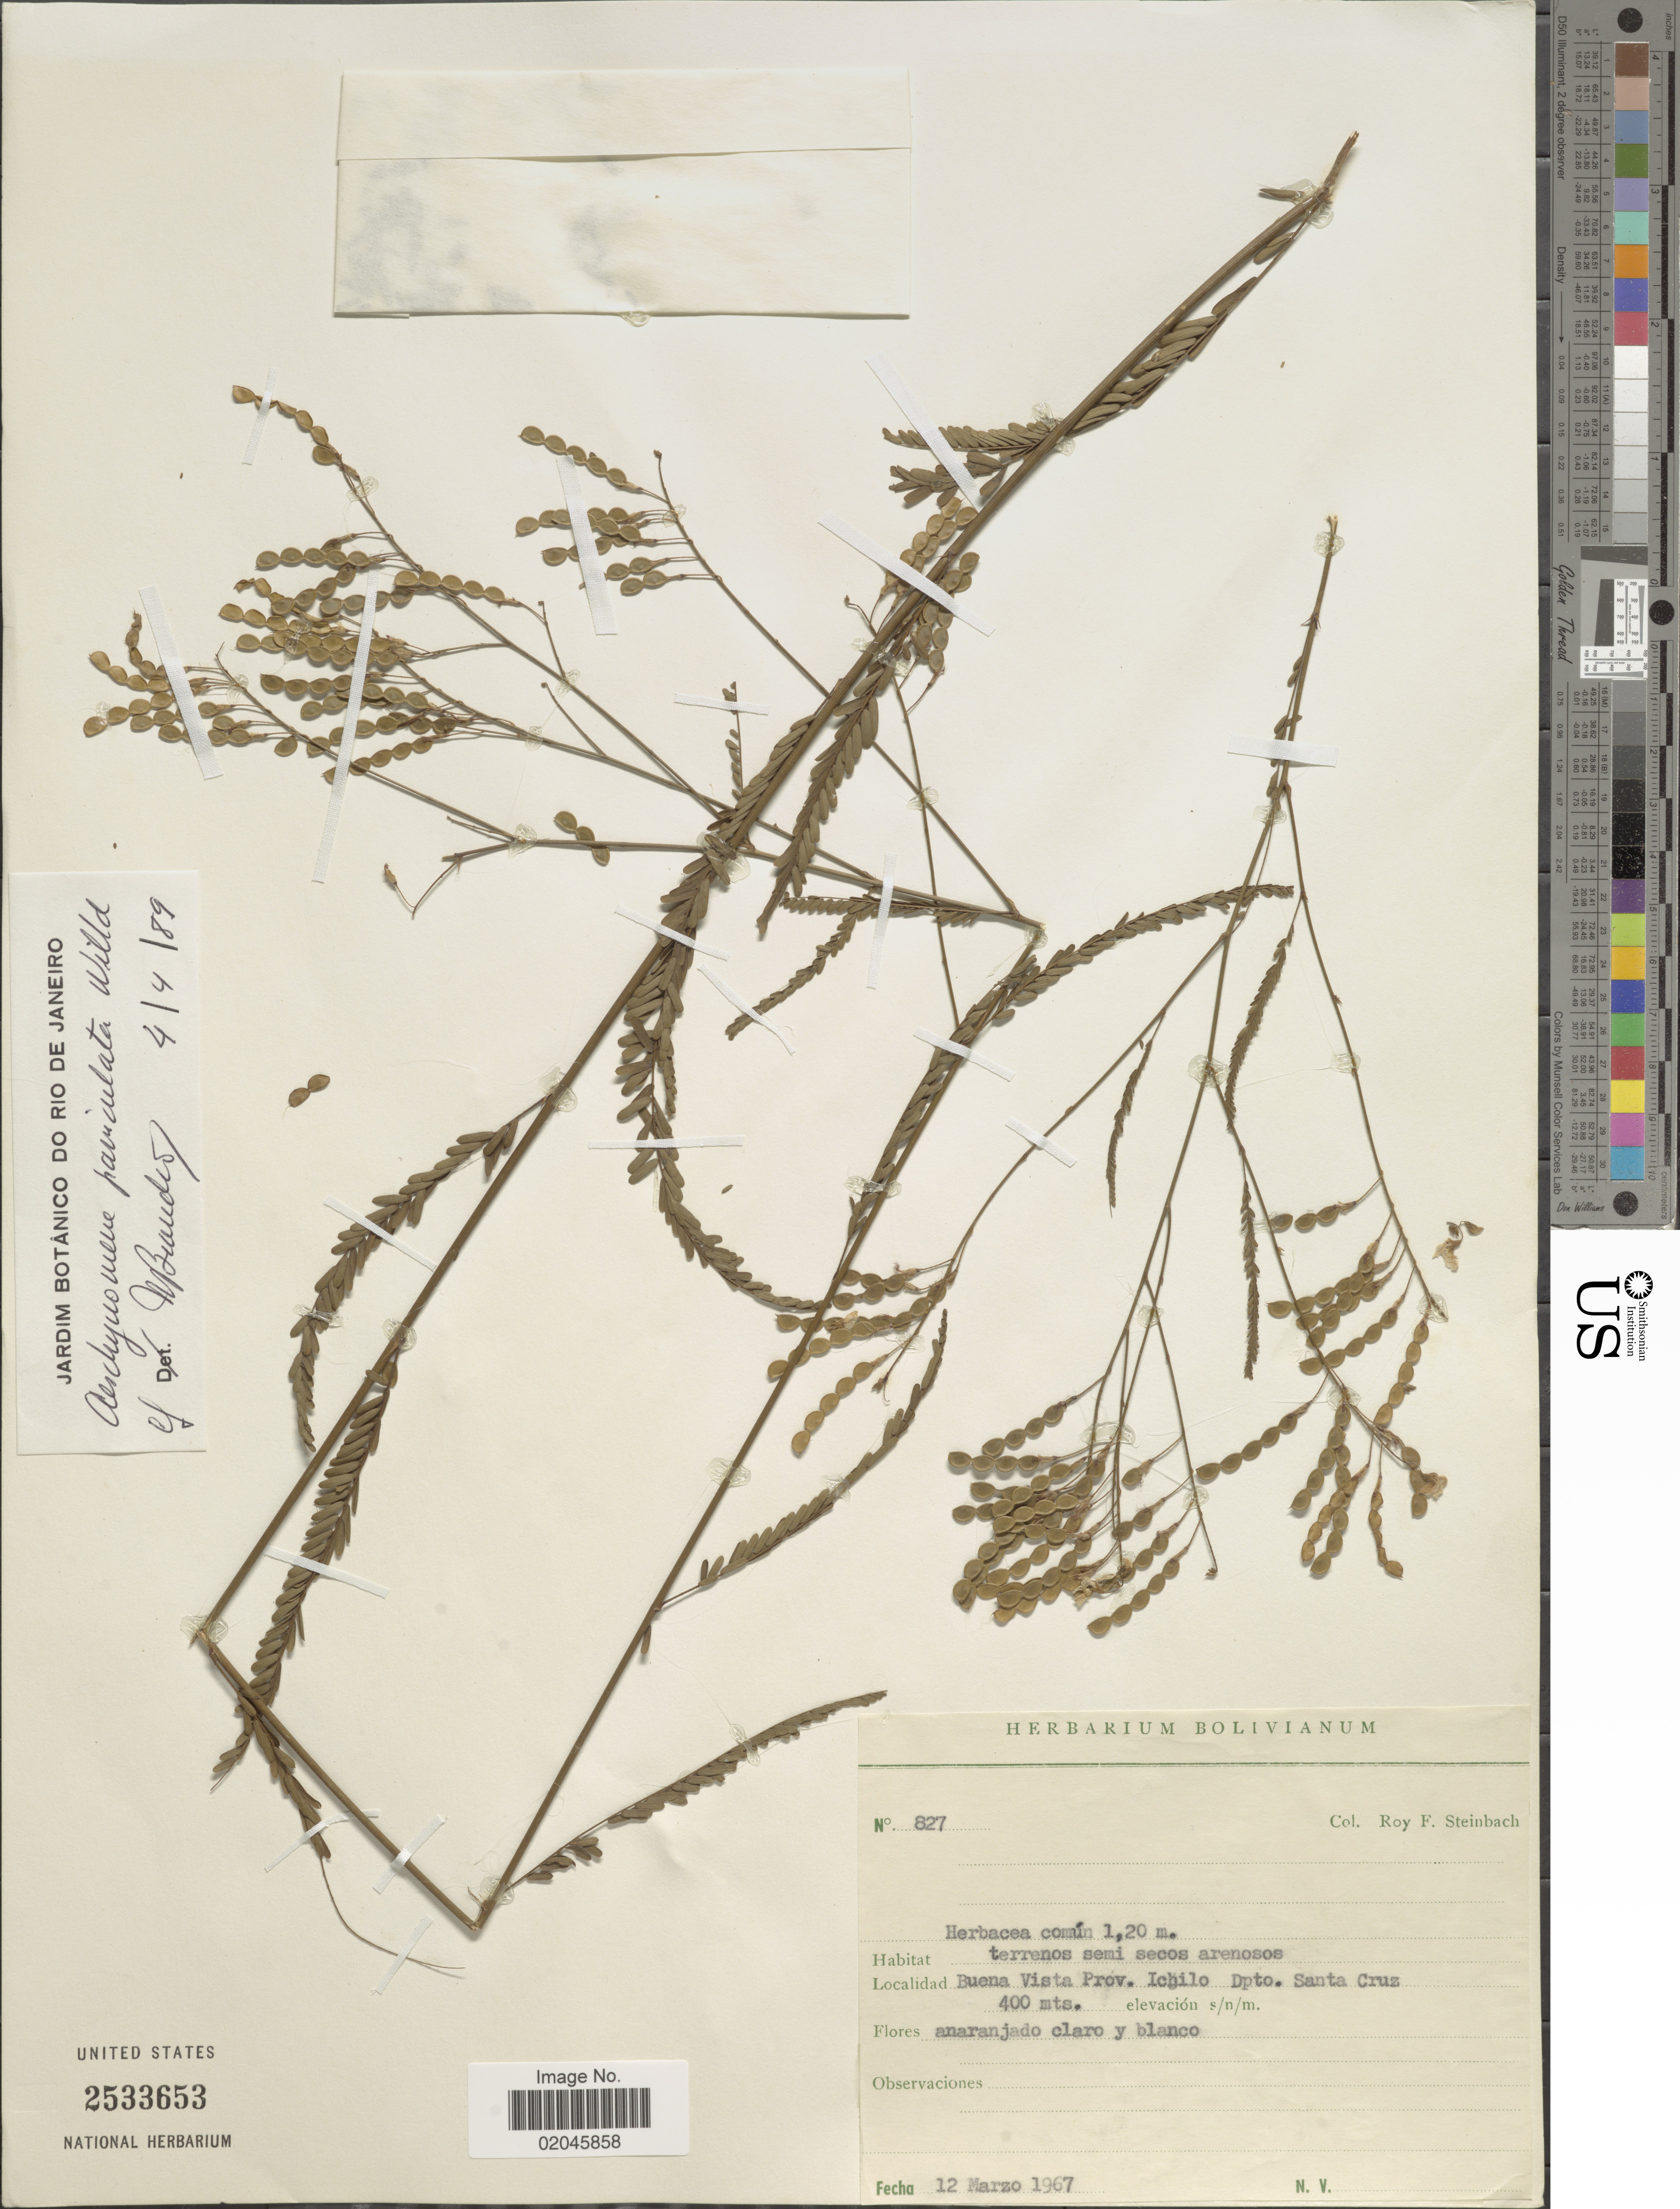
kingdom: Plantae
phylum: Tracheophyta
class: Magnoliopsida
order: Fabales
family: Fabaceae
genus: Aeschynomene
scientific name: Aeschynomene paniculata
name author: Vogel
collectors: R. F. Steinbach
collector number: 827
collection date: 1967-03-12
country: Bolivia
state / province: Santa Cruz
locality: Buena Vista Prov. Ichilo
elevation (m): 400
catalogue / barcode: US 2533653